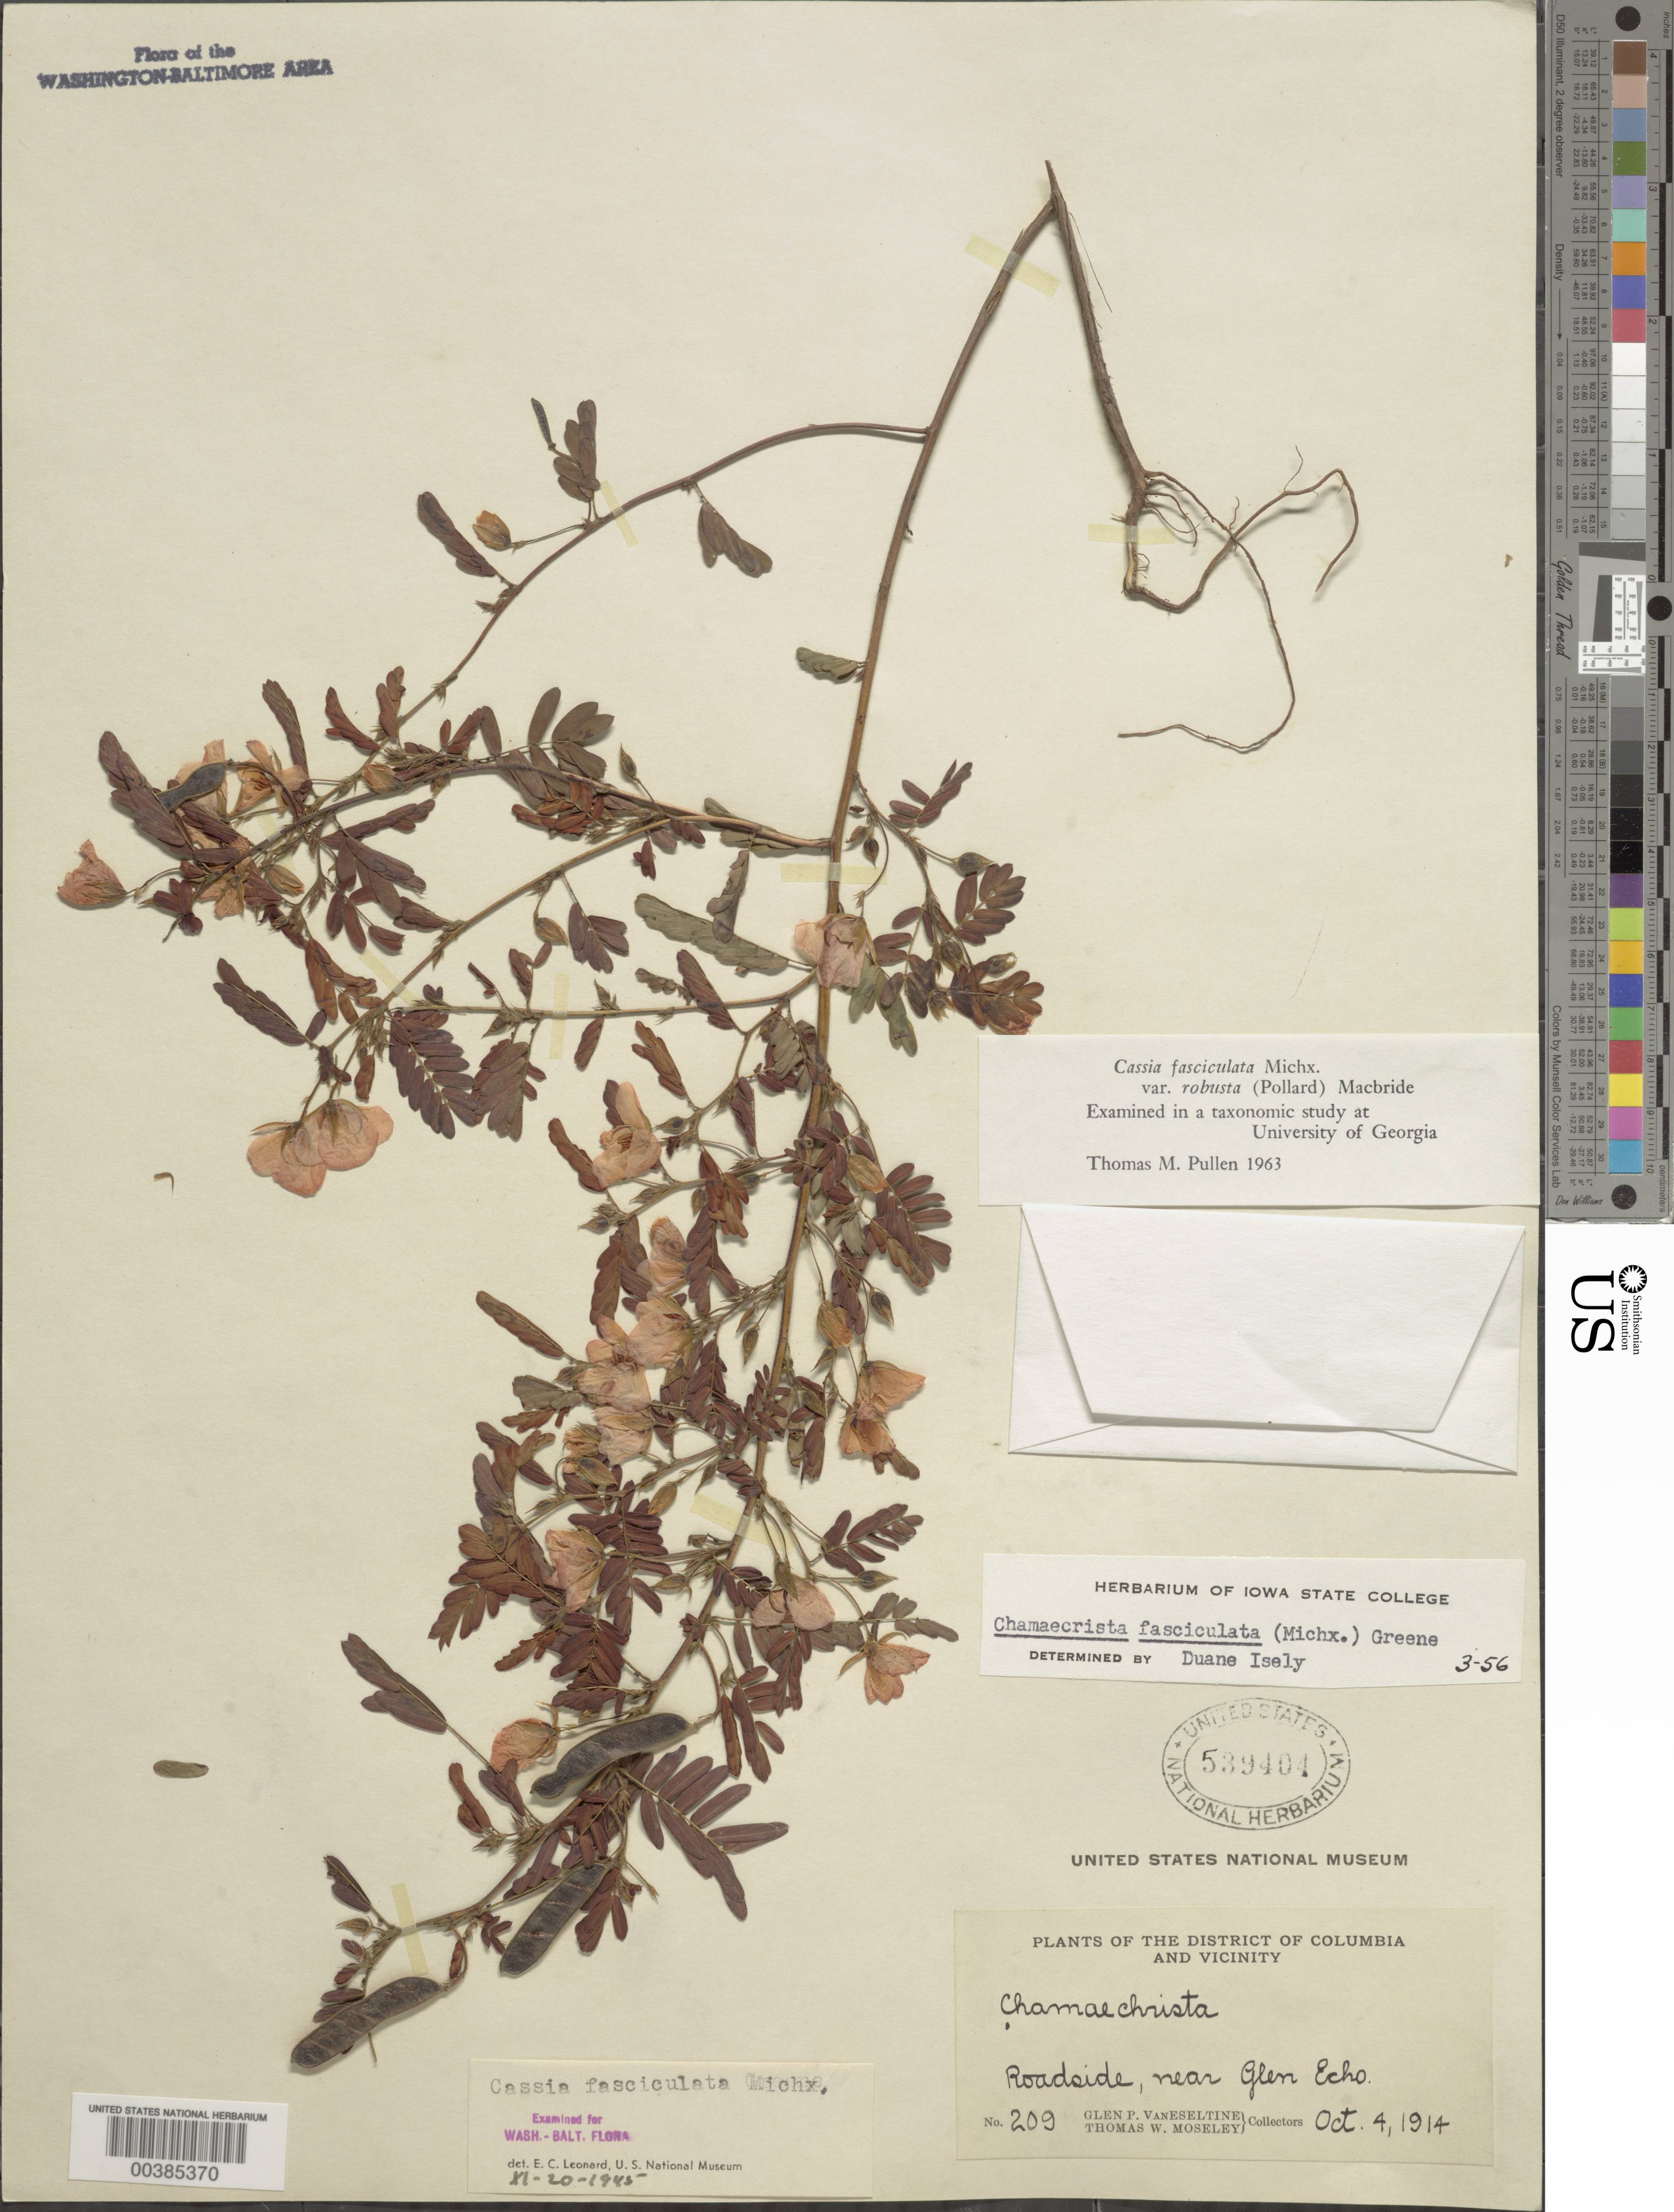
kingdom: Plantae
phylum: Tracheophyta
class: Magnoliopsida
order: Fabales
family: Fabaceae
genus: Chamaecrista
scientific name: Chamaecrista fasciculata var. robusta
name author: (Pollard) Moldenke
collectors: G. P. Van Eseltine & T. Moseley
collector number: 209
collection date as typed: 04 Oct 1914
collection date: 1914-10-04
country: United States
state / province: Maryland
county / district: Montgomery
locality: Near Glen Echo C. & O. Canal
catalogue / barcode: US 539404